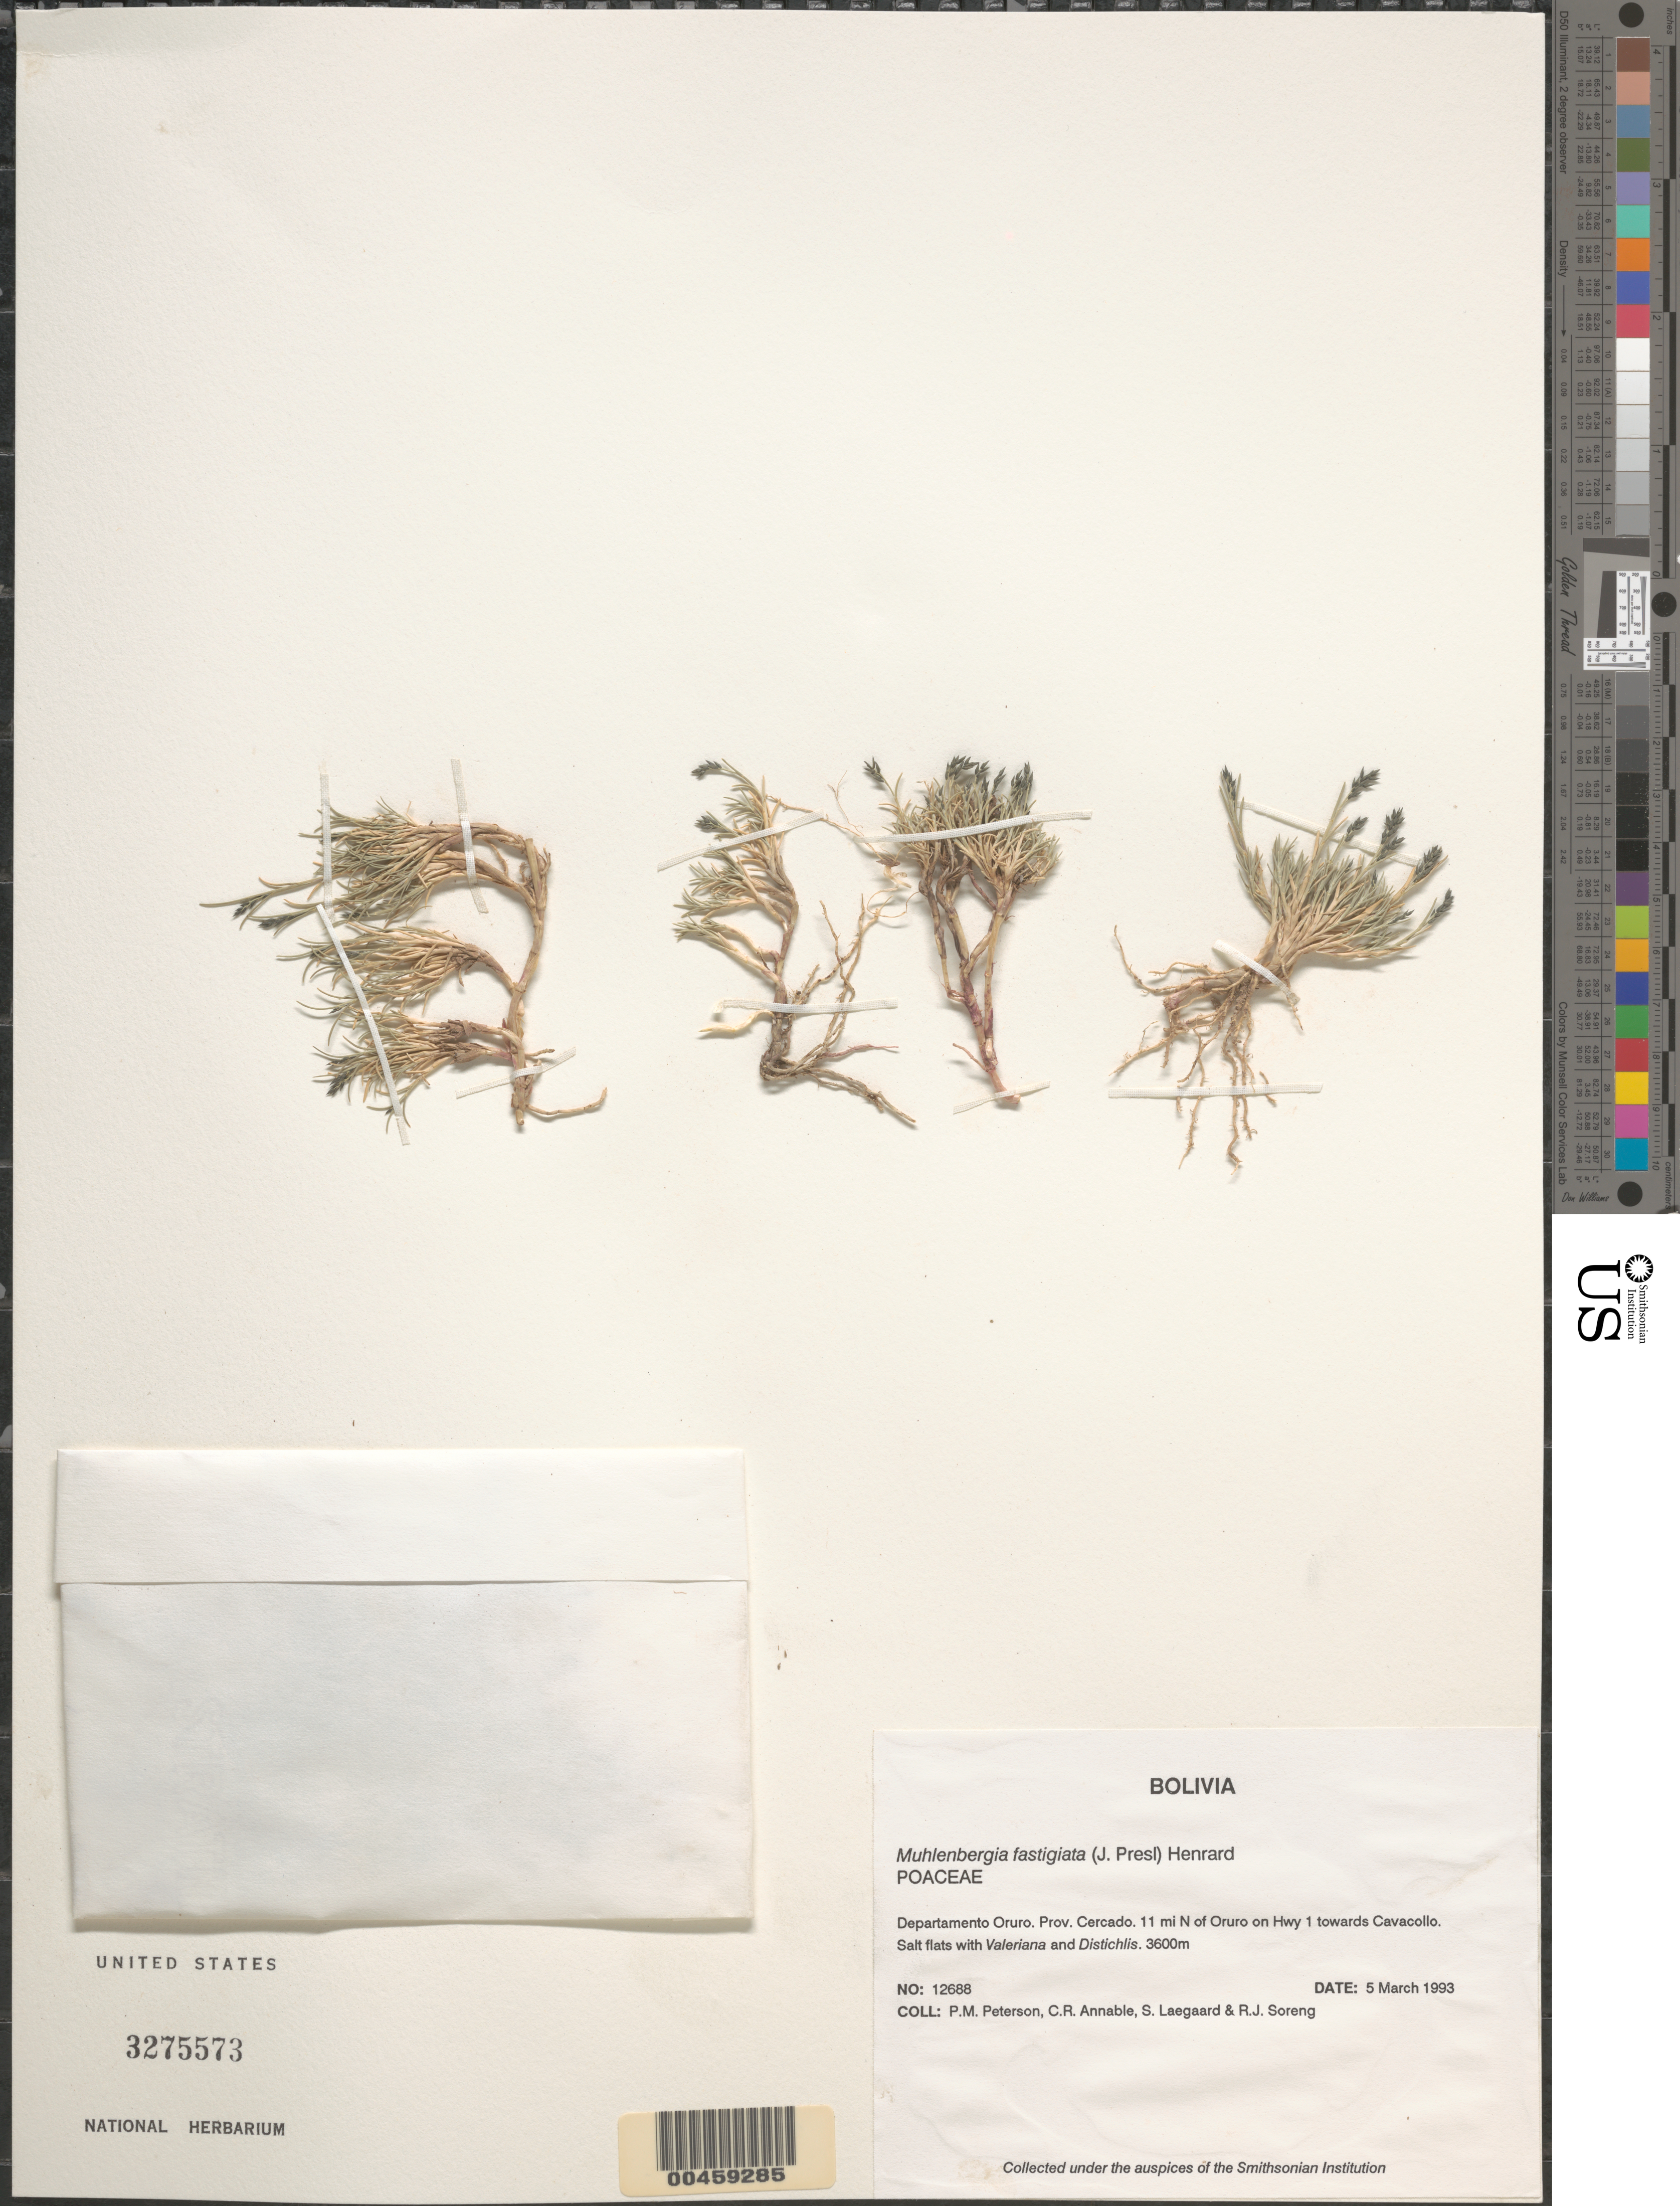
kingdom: Plantae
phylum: Tracheophyta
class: Liliopsida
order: Poales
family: Poaceae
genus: Muhlenbergia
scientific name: Muhlenbergia fastigiata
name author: (J. Presl) Henr.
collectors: P. M. Peterson, C. R. Annable, S. Lægaard & R. J. Soreng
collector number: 12688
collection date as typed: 05 Mar 1993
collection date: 1993-03-05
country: Bolivia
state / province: Oruro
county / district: Cercado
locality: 11 mi N of Oruro on Hwy 1 towards Cavacollo.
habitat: Salt flats with Valeriana and Distichlis.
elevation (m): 3600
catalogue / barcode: US 3275573